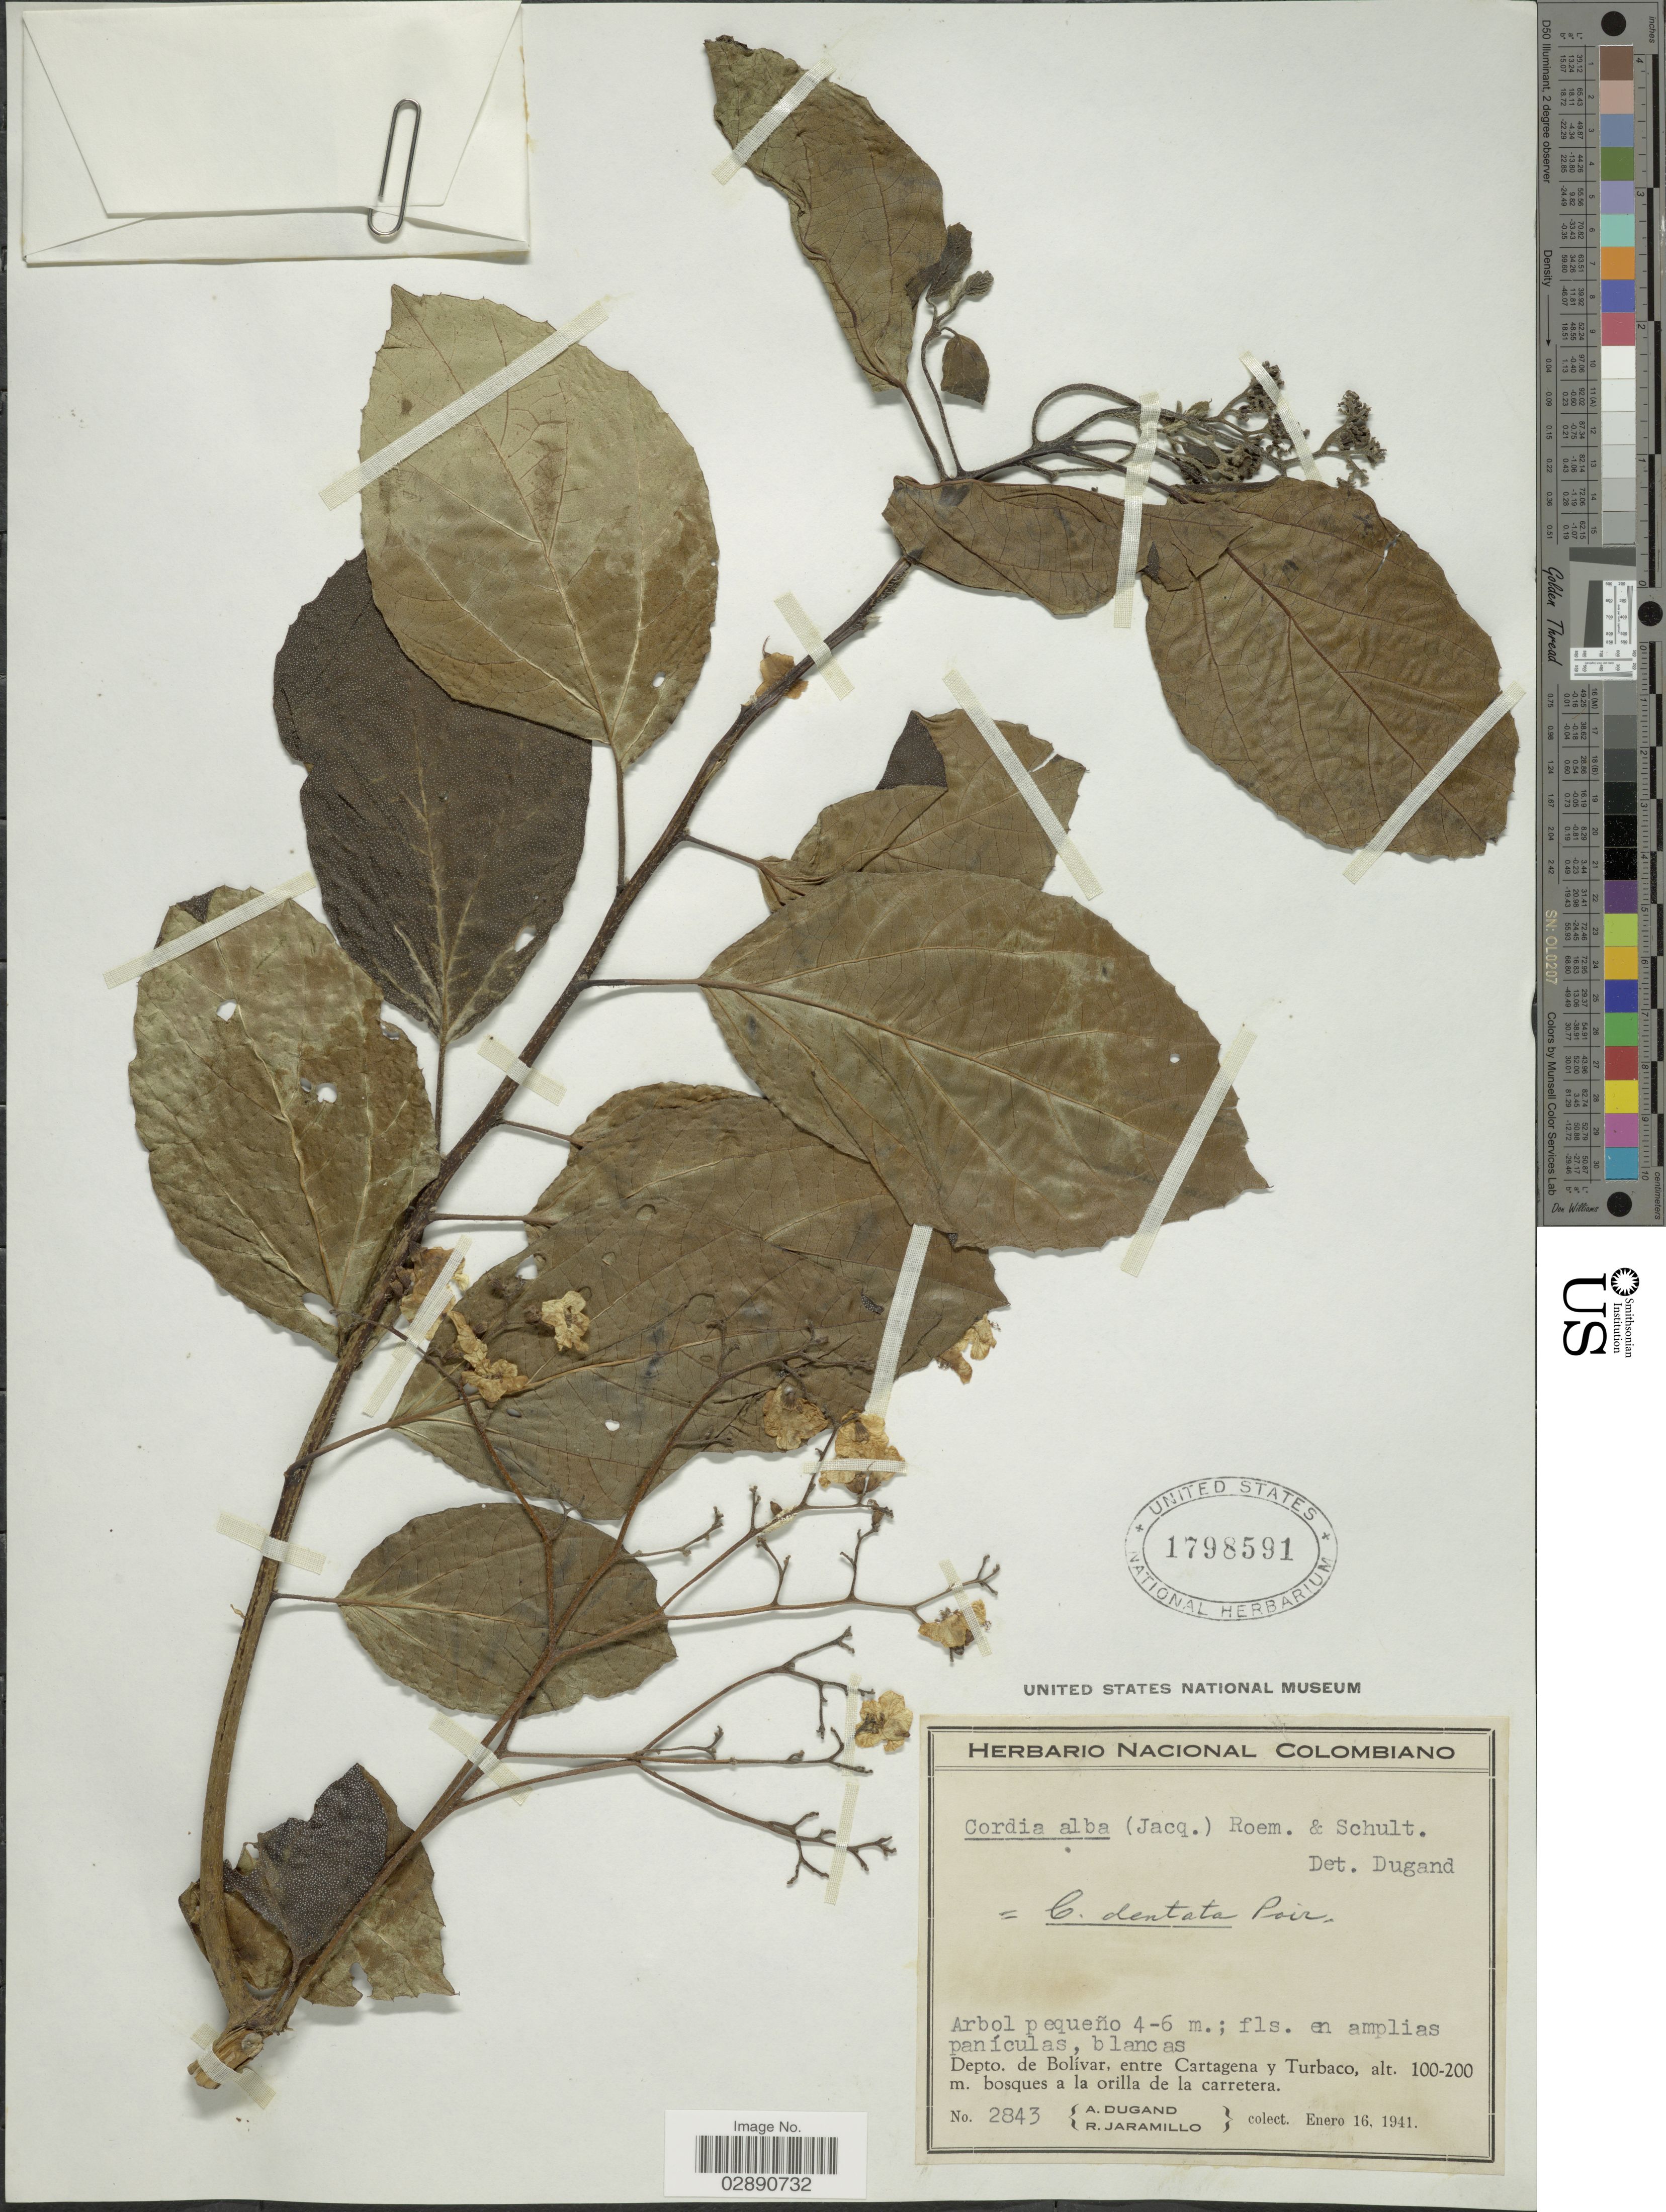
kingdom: Plantae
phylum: Tracheophyta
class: Magnoliopsida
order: Boraginales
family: Cordiaceae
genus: Cordia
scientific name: Cordia dentata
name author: Poir.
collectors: A. Dugand & R. Jaramillo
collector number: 2843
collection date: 1941-01-16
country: Colombia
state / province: Bolívar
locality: Depto. de Bolívar, entre Cartagena y Turbaco.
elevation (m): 100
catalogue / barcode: US 1798591